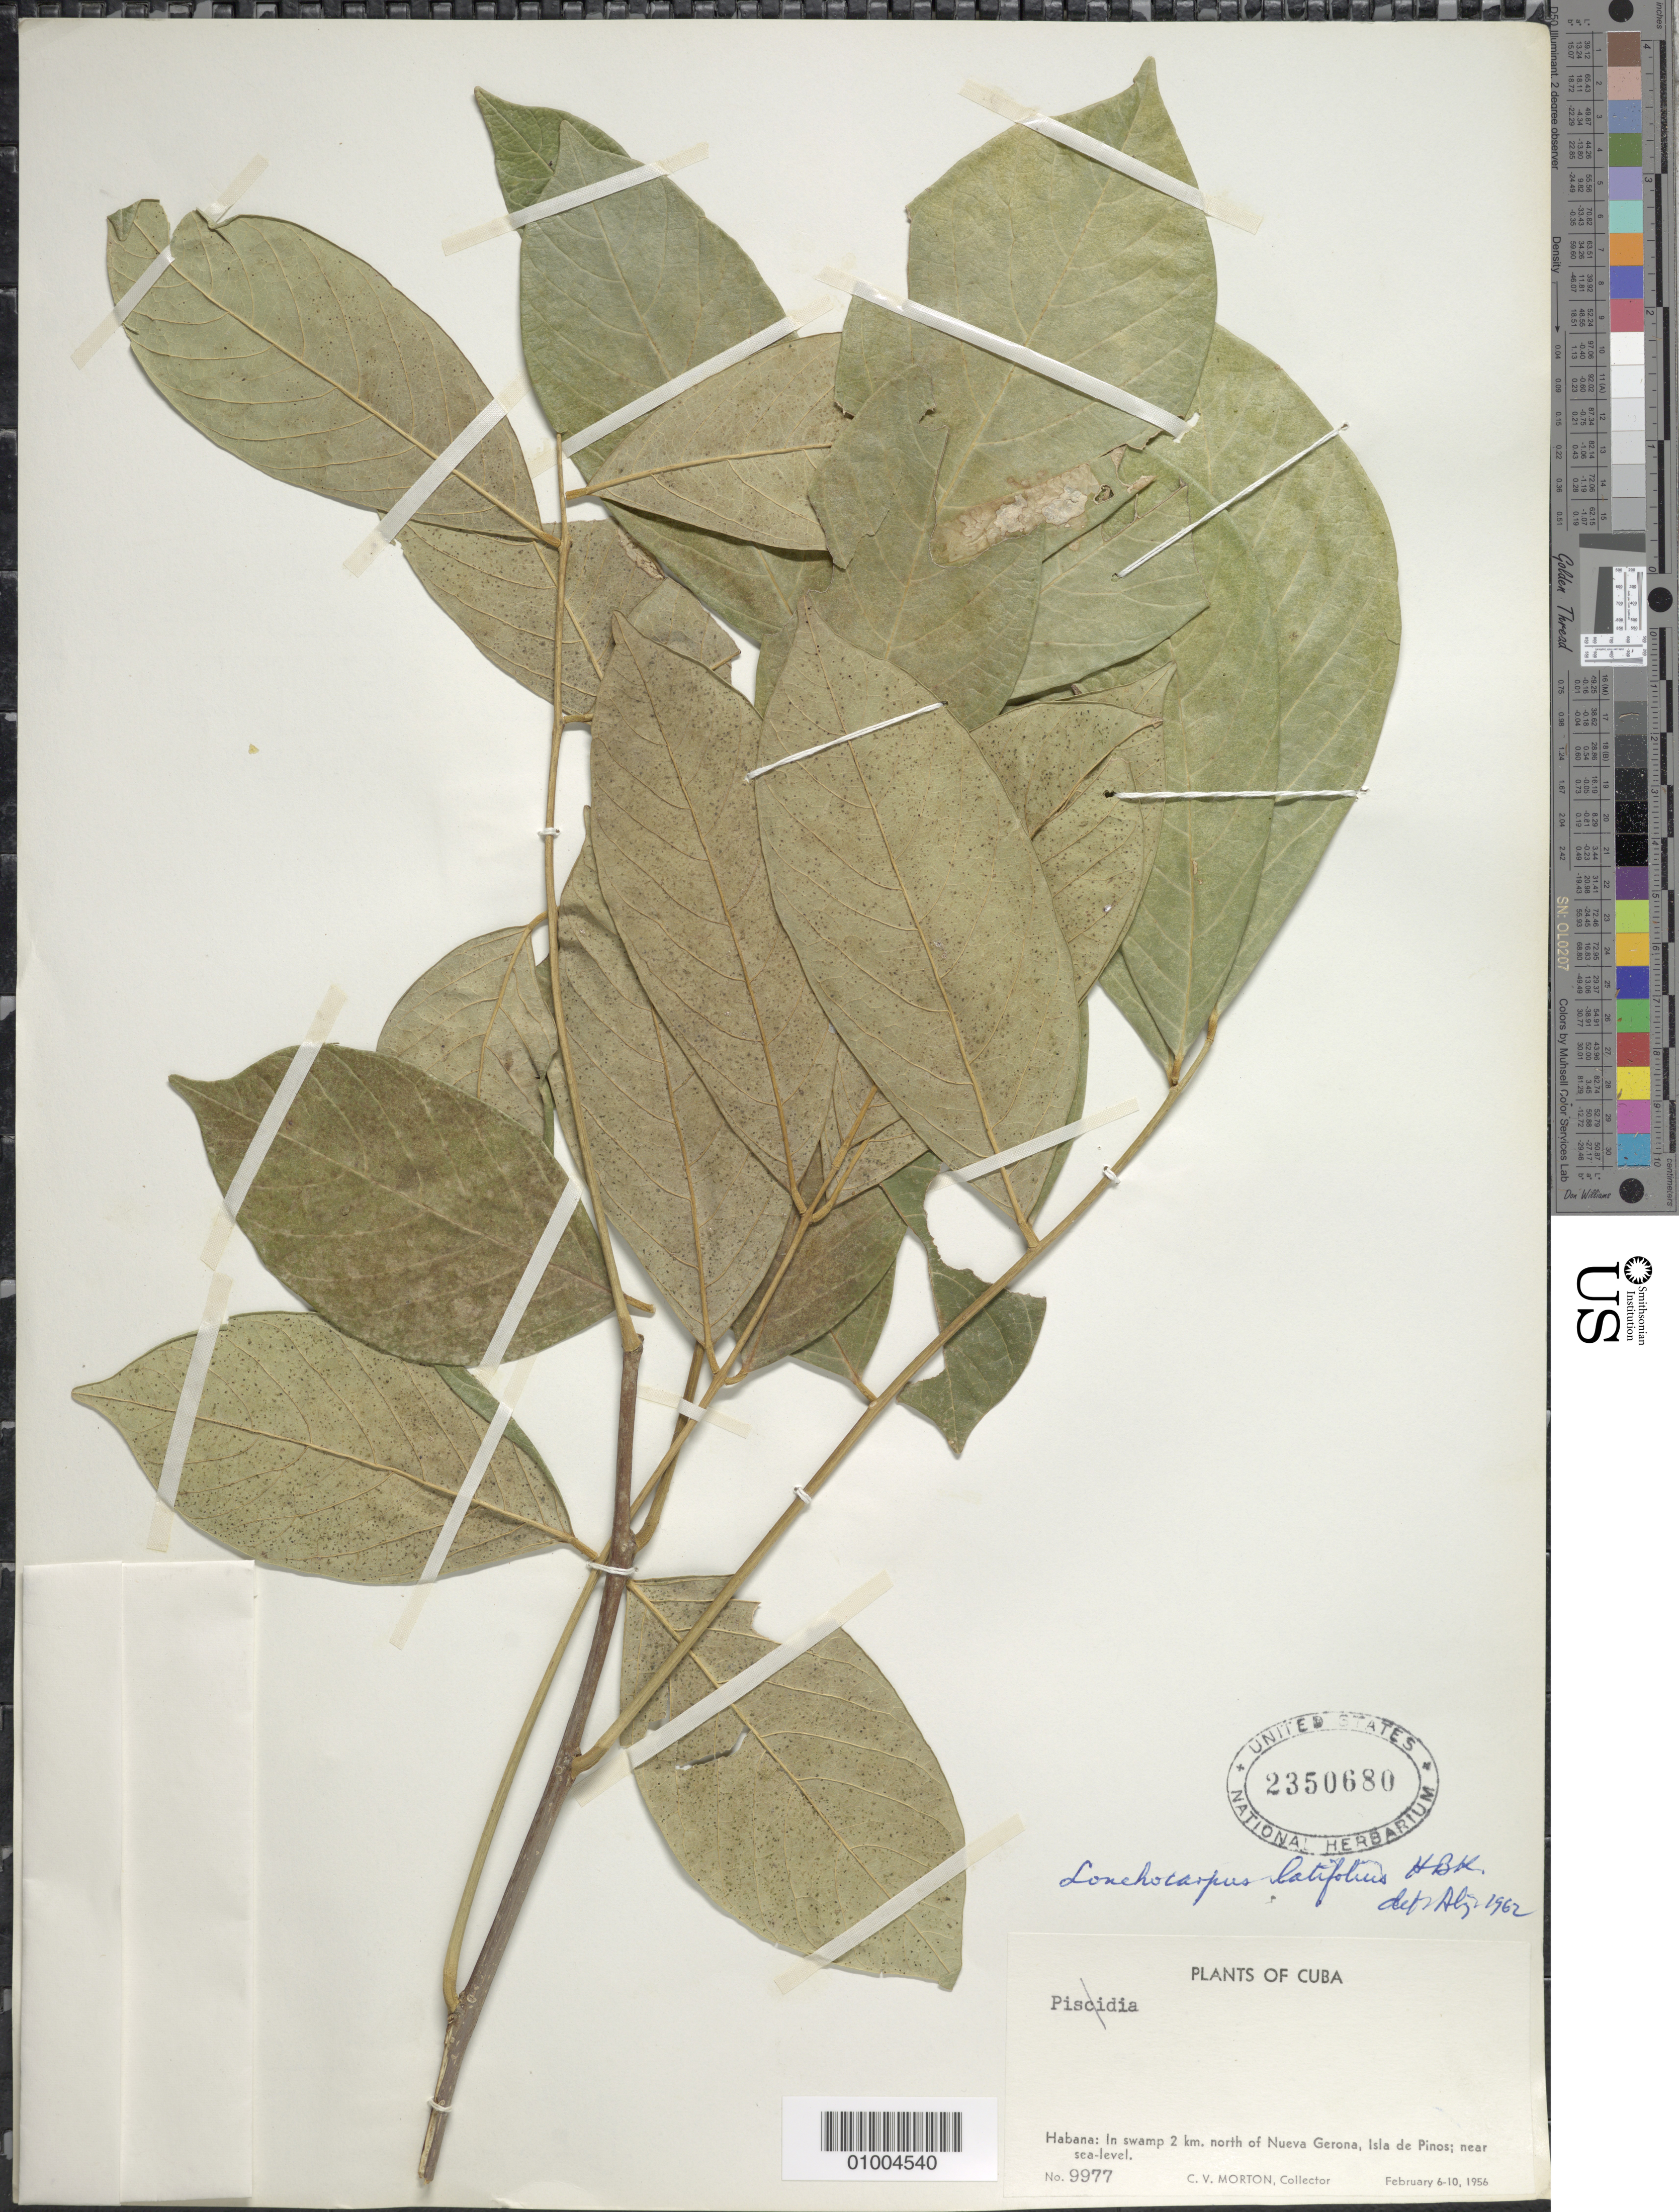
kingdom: Plantae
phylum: Tracheophyta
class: Magnoliopsida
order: Fabales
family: Fabaceae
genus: Lonchocarpus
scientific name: Lonchocarpus heptaphyllus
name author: (Poir.) DC.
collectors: C. V. Morton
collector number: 9977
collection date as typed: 06 Jan 1956 to 10 Feb 1956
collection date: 1956-01-06/1956-02-10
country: Cuba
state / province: La Habana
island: Cuba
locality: Habana; In swamp 2 km N of Nueva Gerona, Isla de Pinos; near sea-level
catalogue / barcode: US 2350680